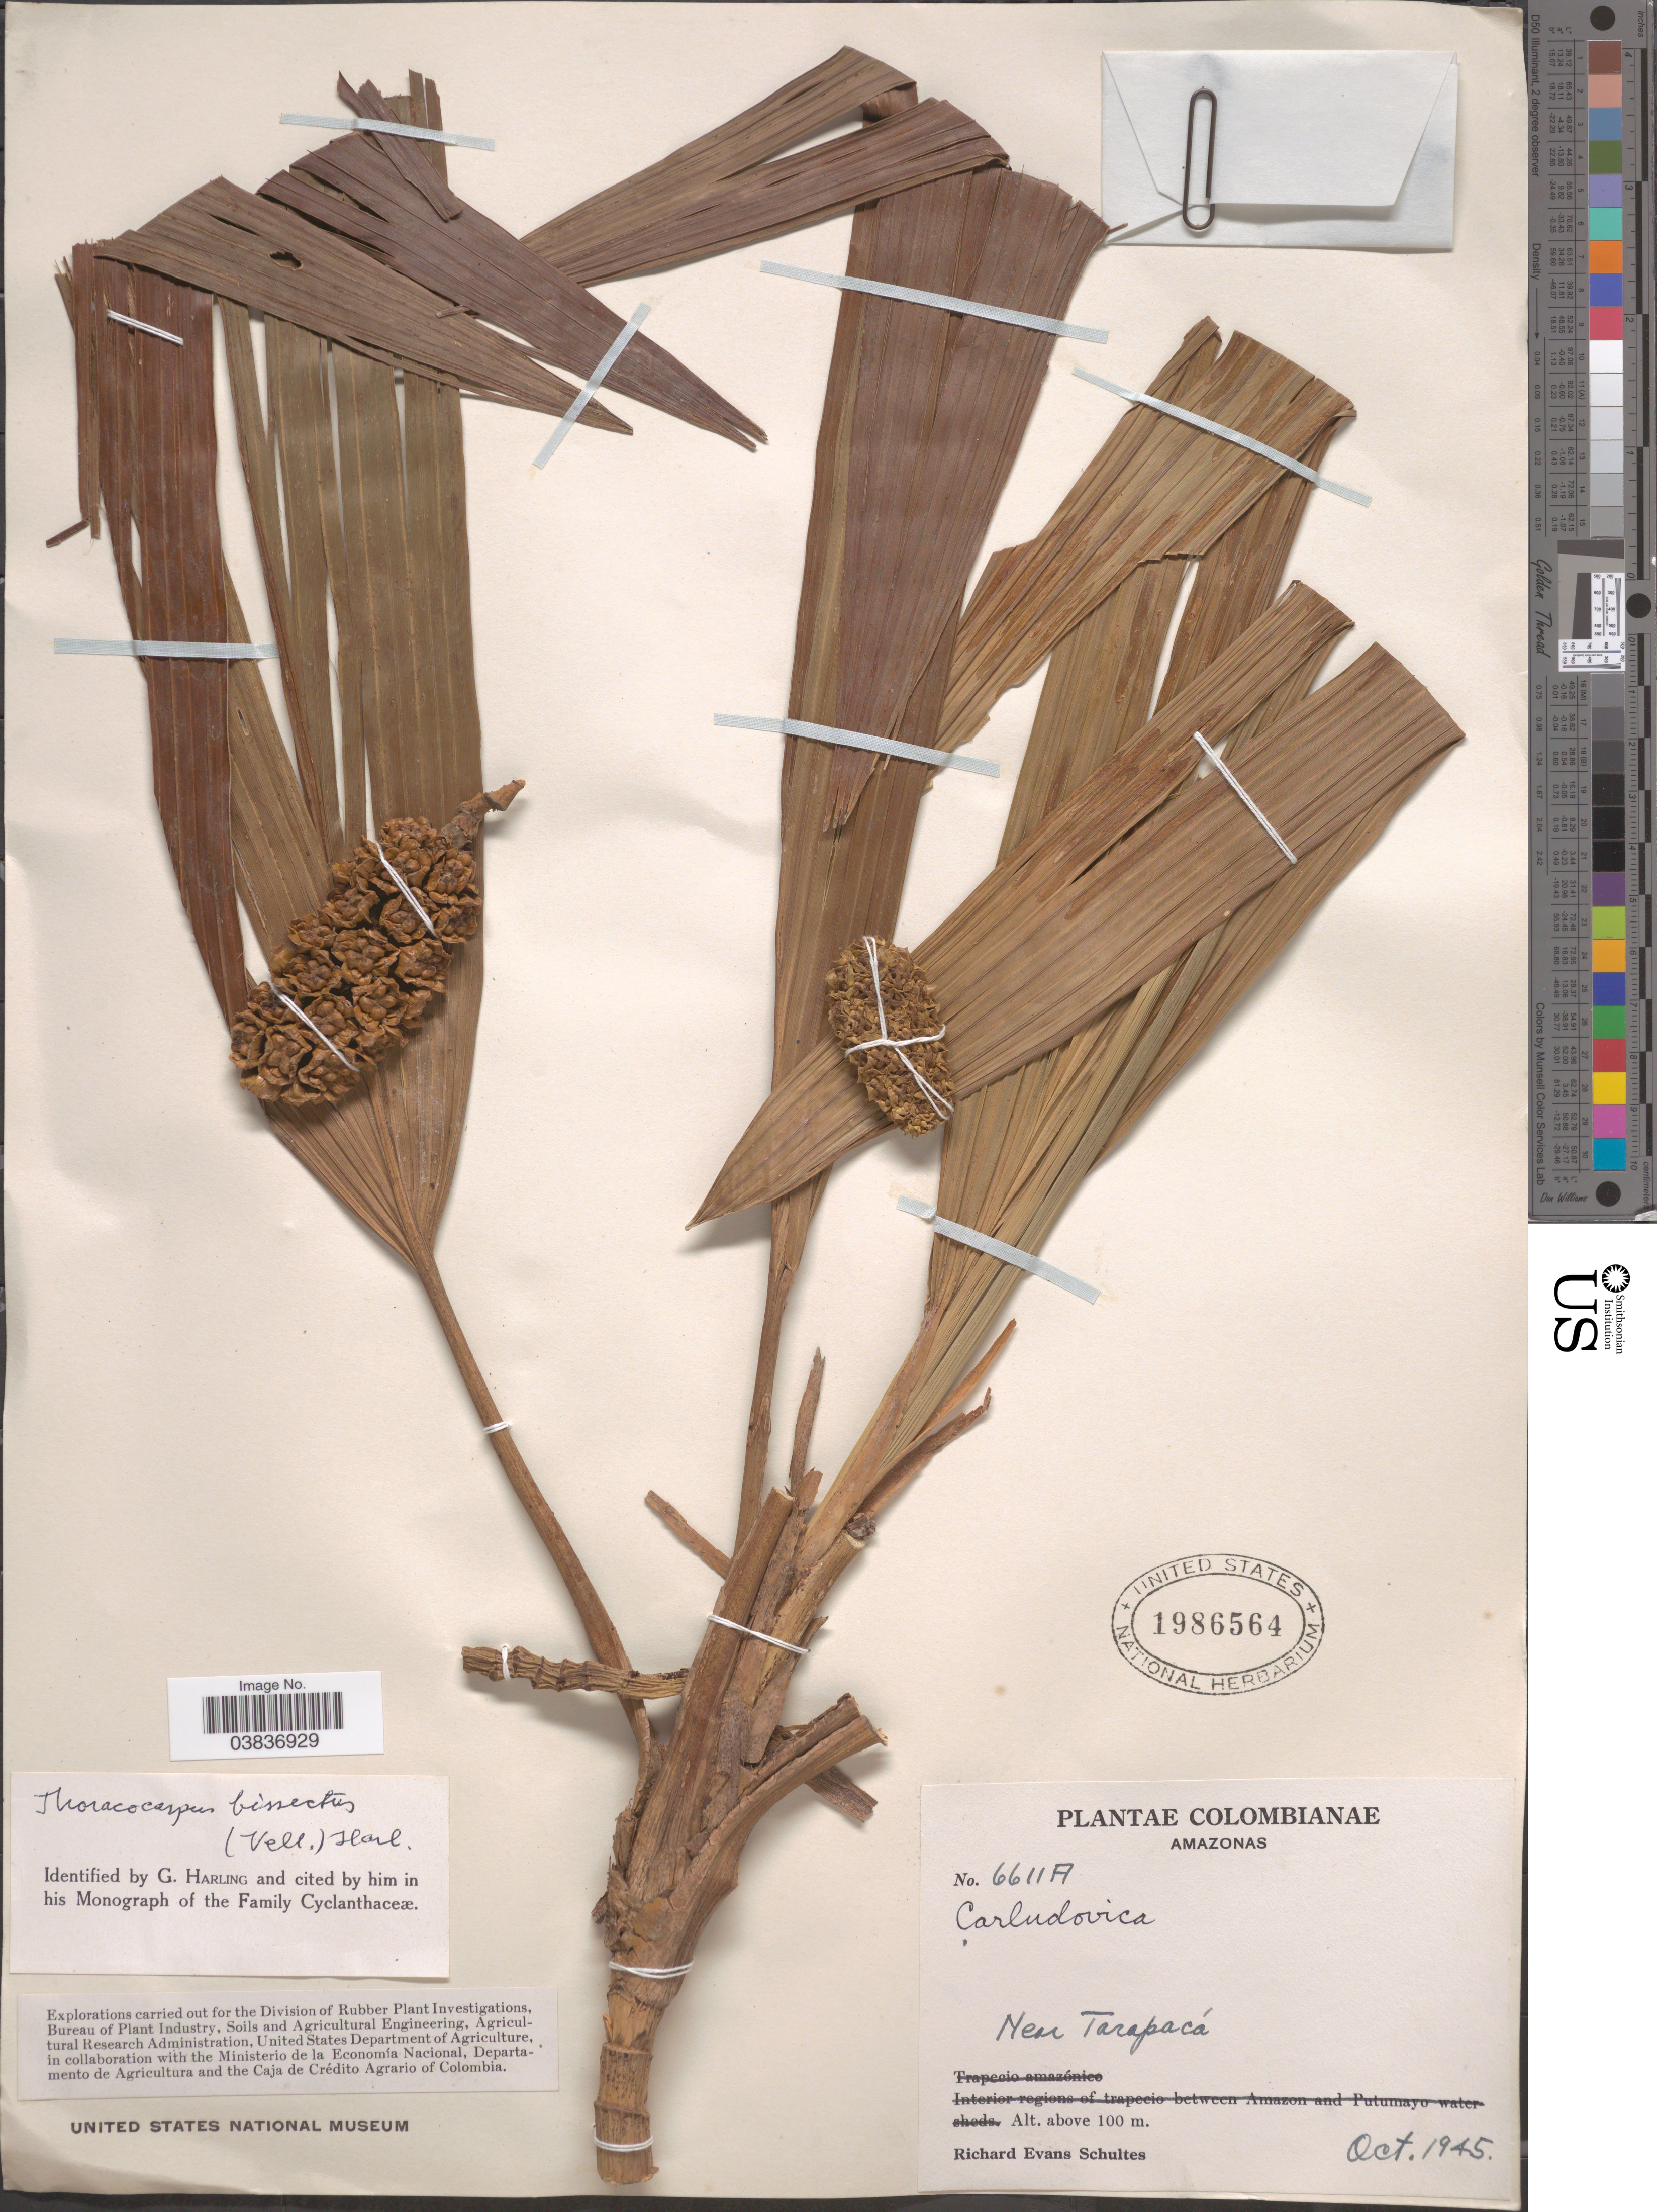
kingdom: Plantae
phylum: Tracheophyta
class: Liliopsida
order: Pandanales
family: Cyclanthaceae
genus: Thoracocarpus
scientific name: Thoracocarpus bissectus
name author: (Vell.) Harling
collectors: R. E. Schultes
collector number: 6611A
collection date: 1945-10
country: Colombia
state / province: Amazônas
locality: Near Tarapacá.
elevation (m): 100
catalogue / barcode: US 1986564